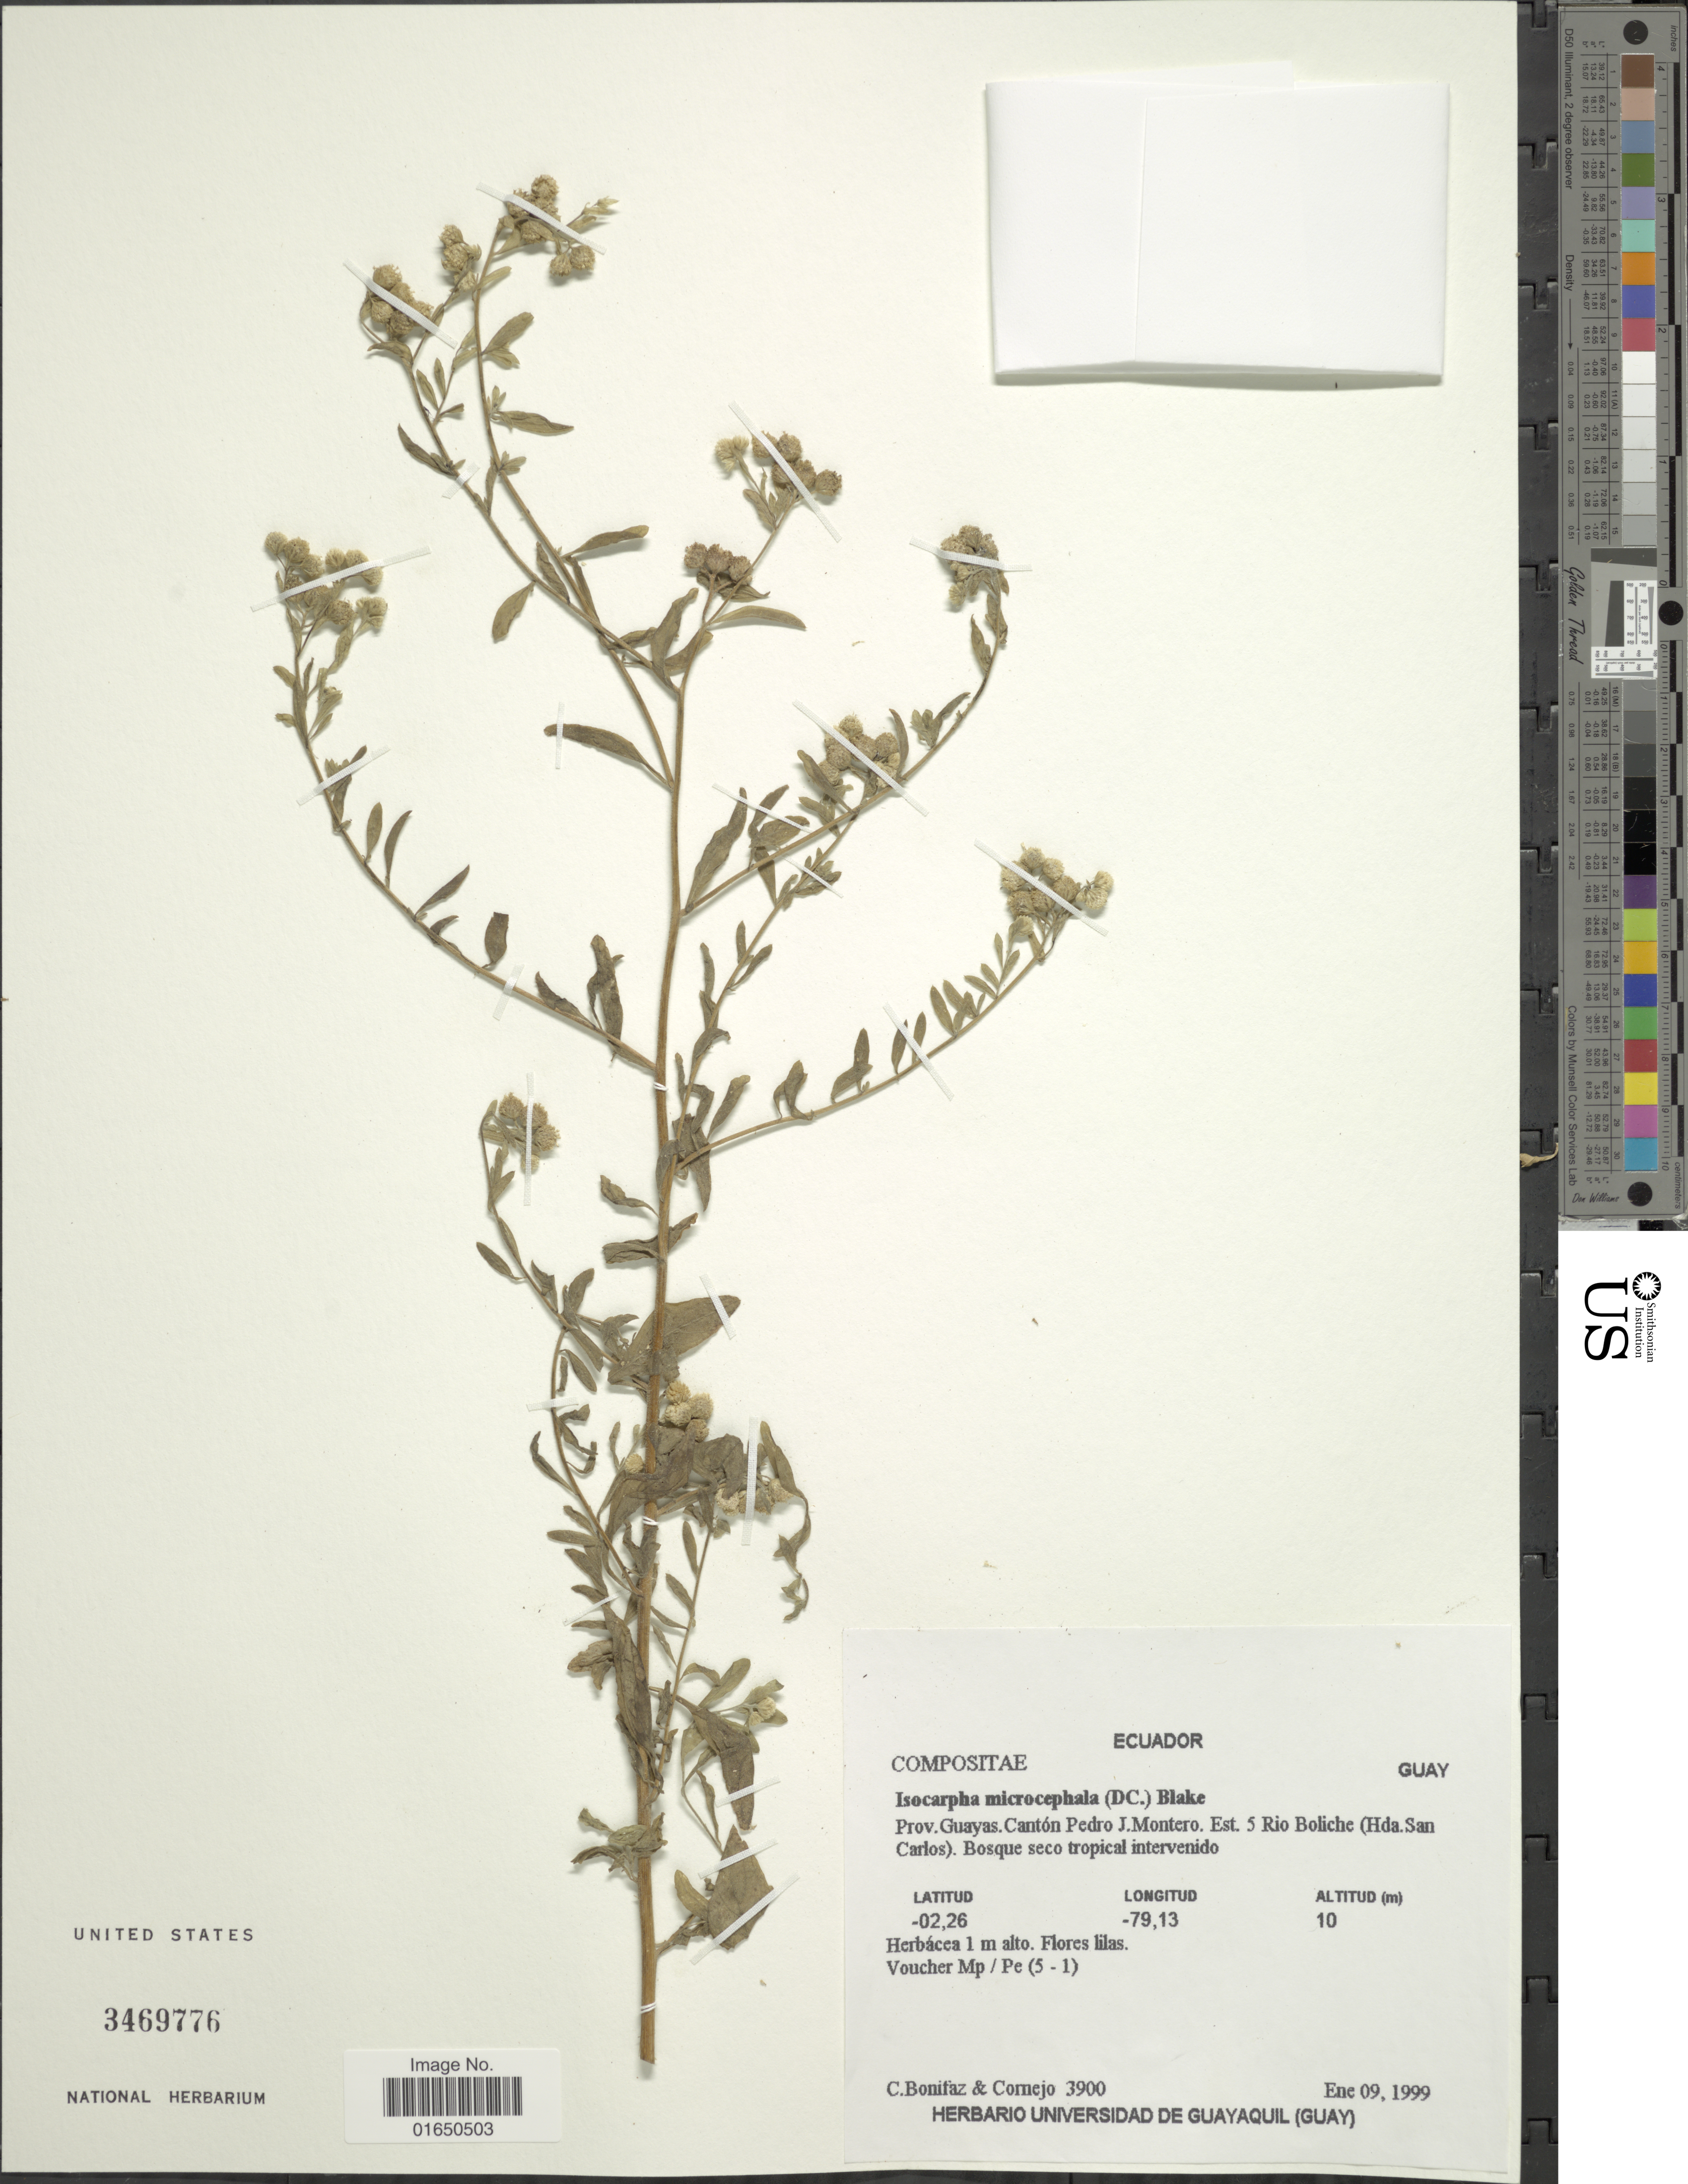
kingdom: Plantae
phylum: Tracheophyta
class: Magnoliopsida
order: Asterales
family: Asteraceae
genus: Isocarpha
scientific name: Isocarpha microcephala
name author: (DC.) S.F. Blake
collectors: C. Bonifaz & Cornejo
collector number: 3900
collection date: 1999-01-09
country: Ecuador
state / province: Guayas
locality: Canton Pedro J. Montero, Est. 5 Rio Boliche (Hda. San Carlos) Bosque seco tropical intervenido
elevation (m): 10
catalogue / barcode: US 3469776